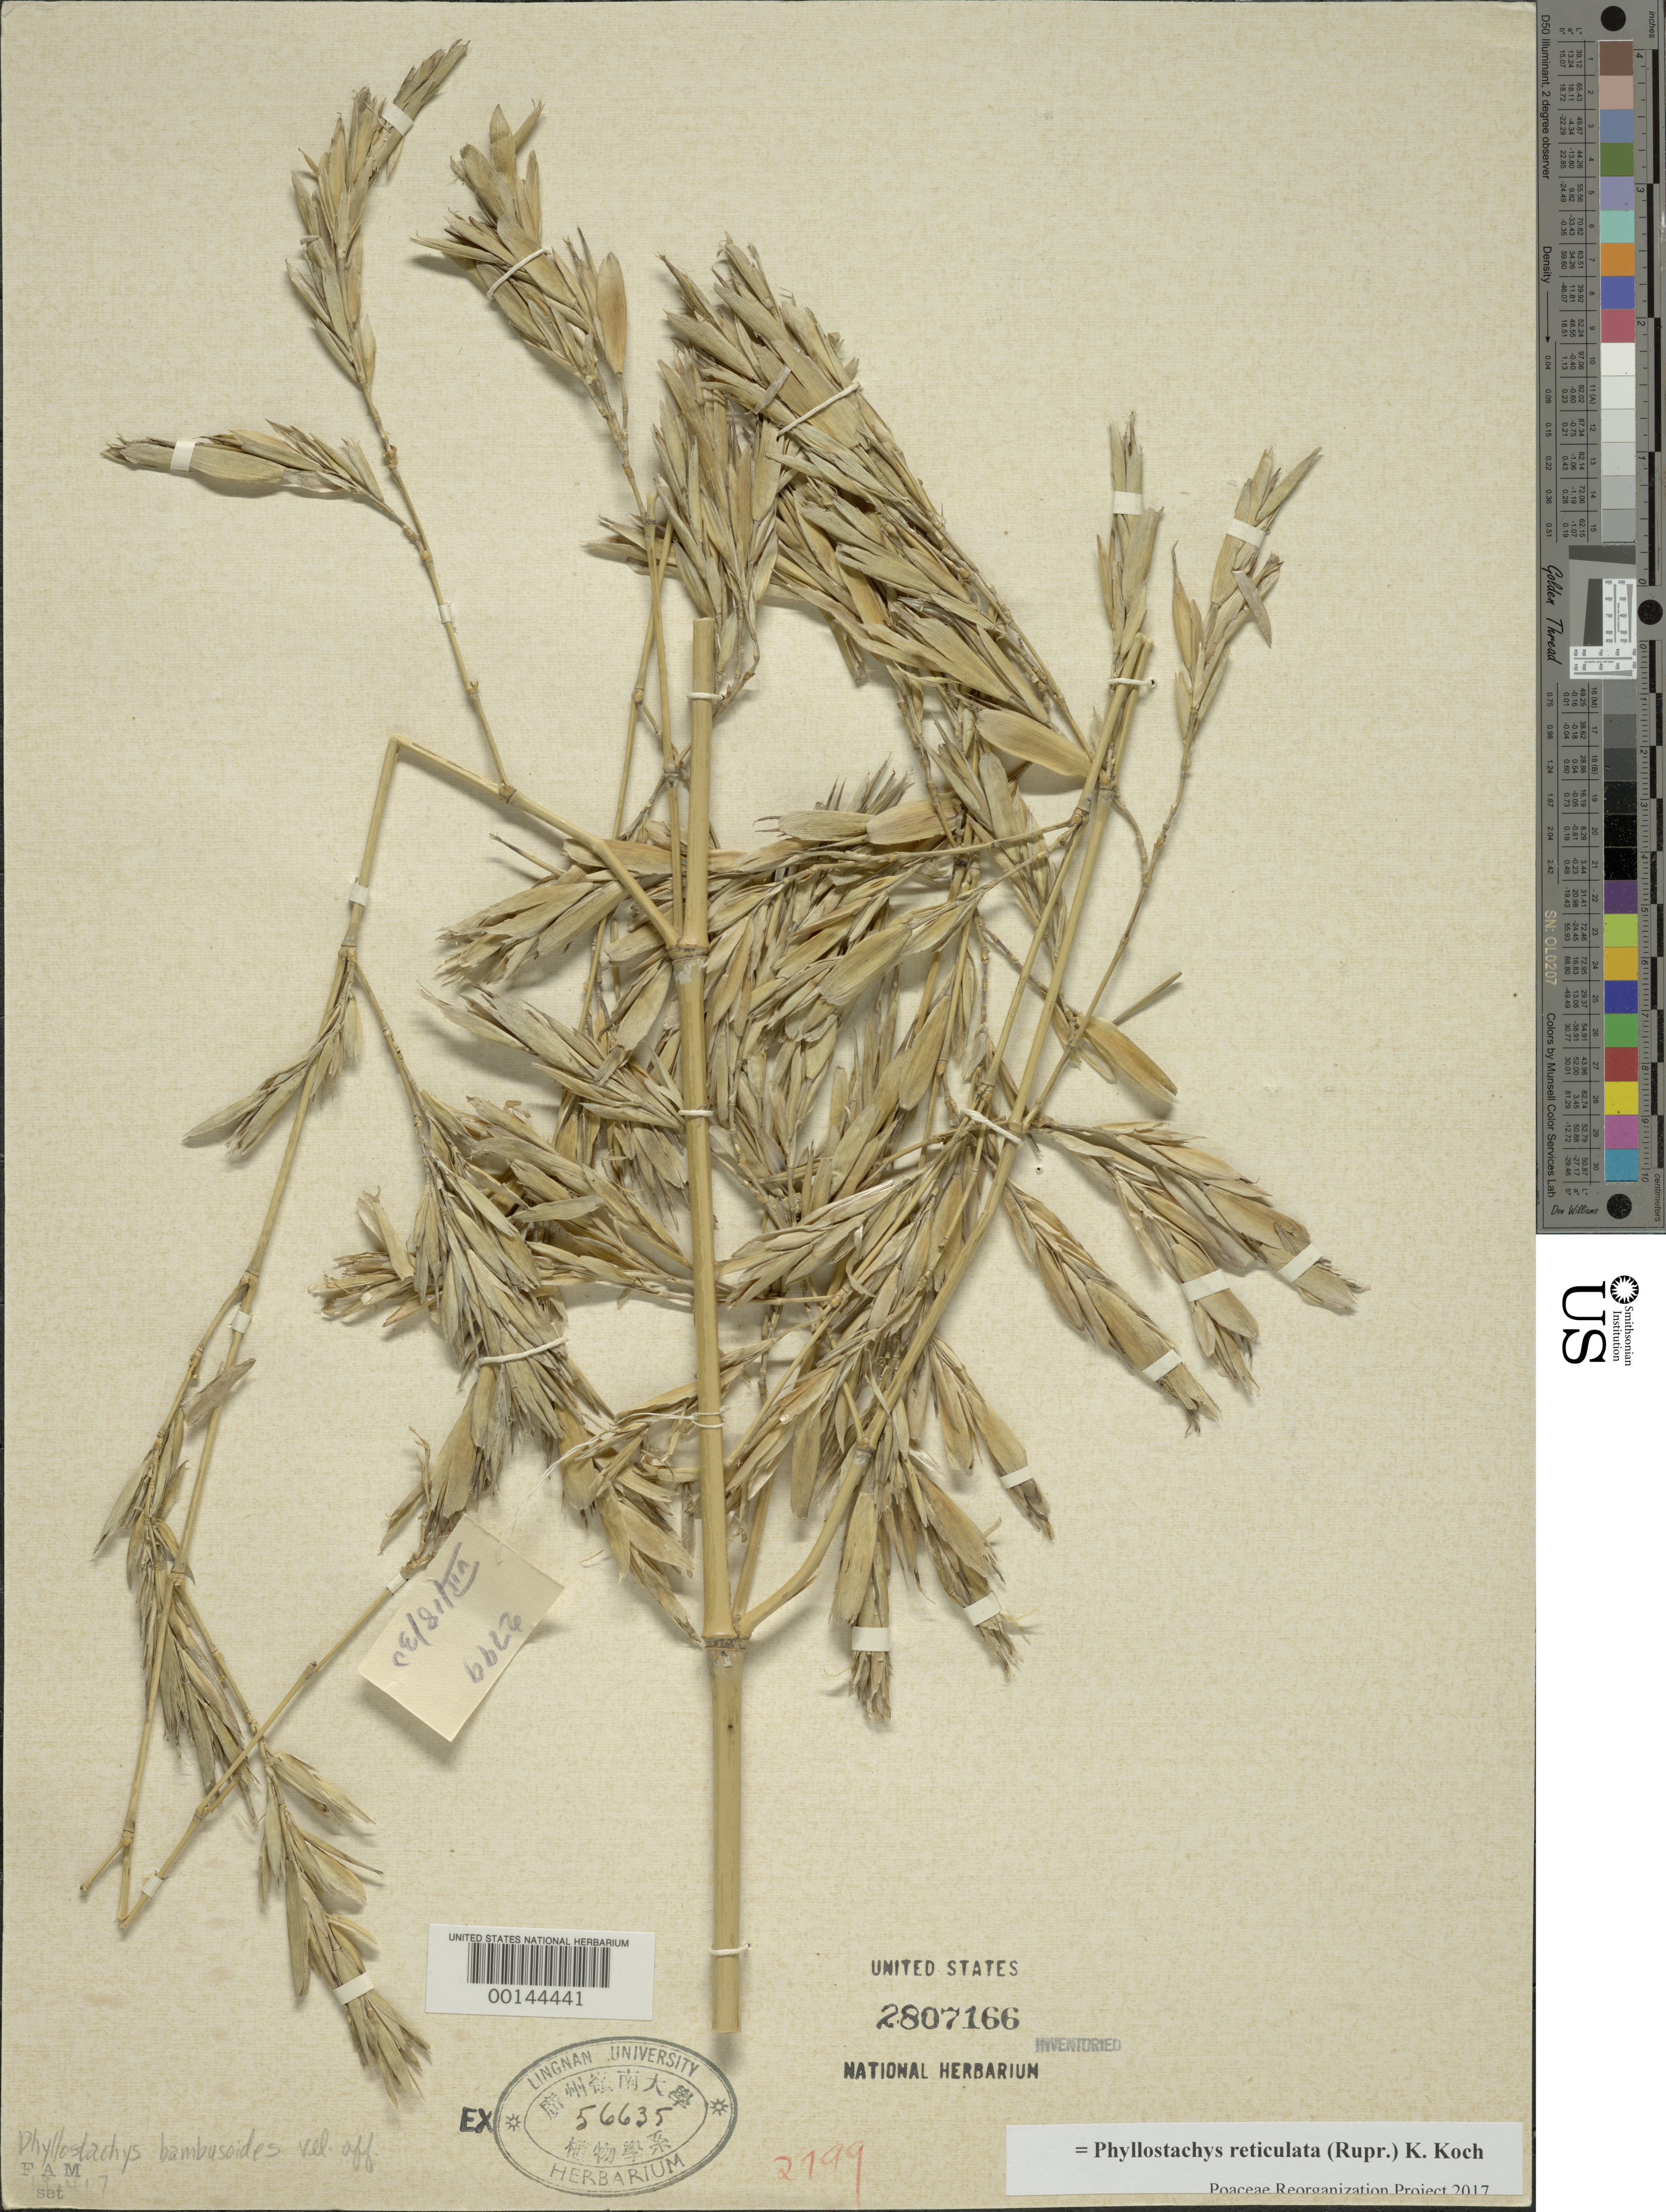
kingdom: Plantae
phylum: Tracheophyta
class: Liliopsida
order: Poales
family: Poaceae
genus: Phyllostachys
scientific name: Phyllostachys reticulata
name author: (Rupr.) K. Koch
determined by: Poaceae Reorganization Project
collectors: C. Y. Chiao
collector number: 2799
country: China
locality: Shantung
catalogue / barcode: US 2807166